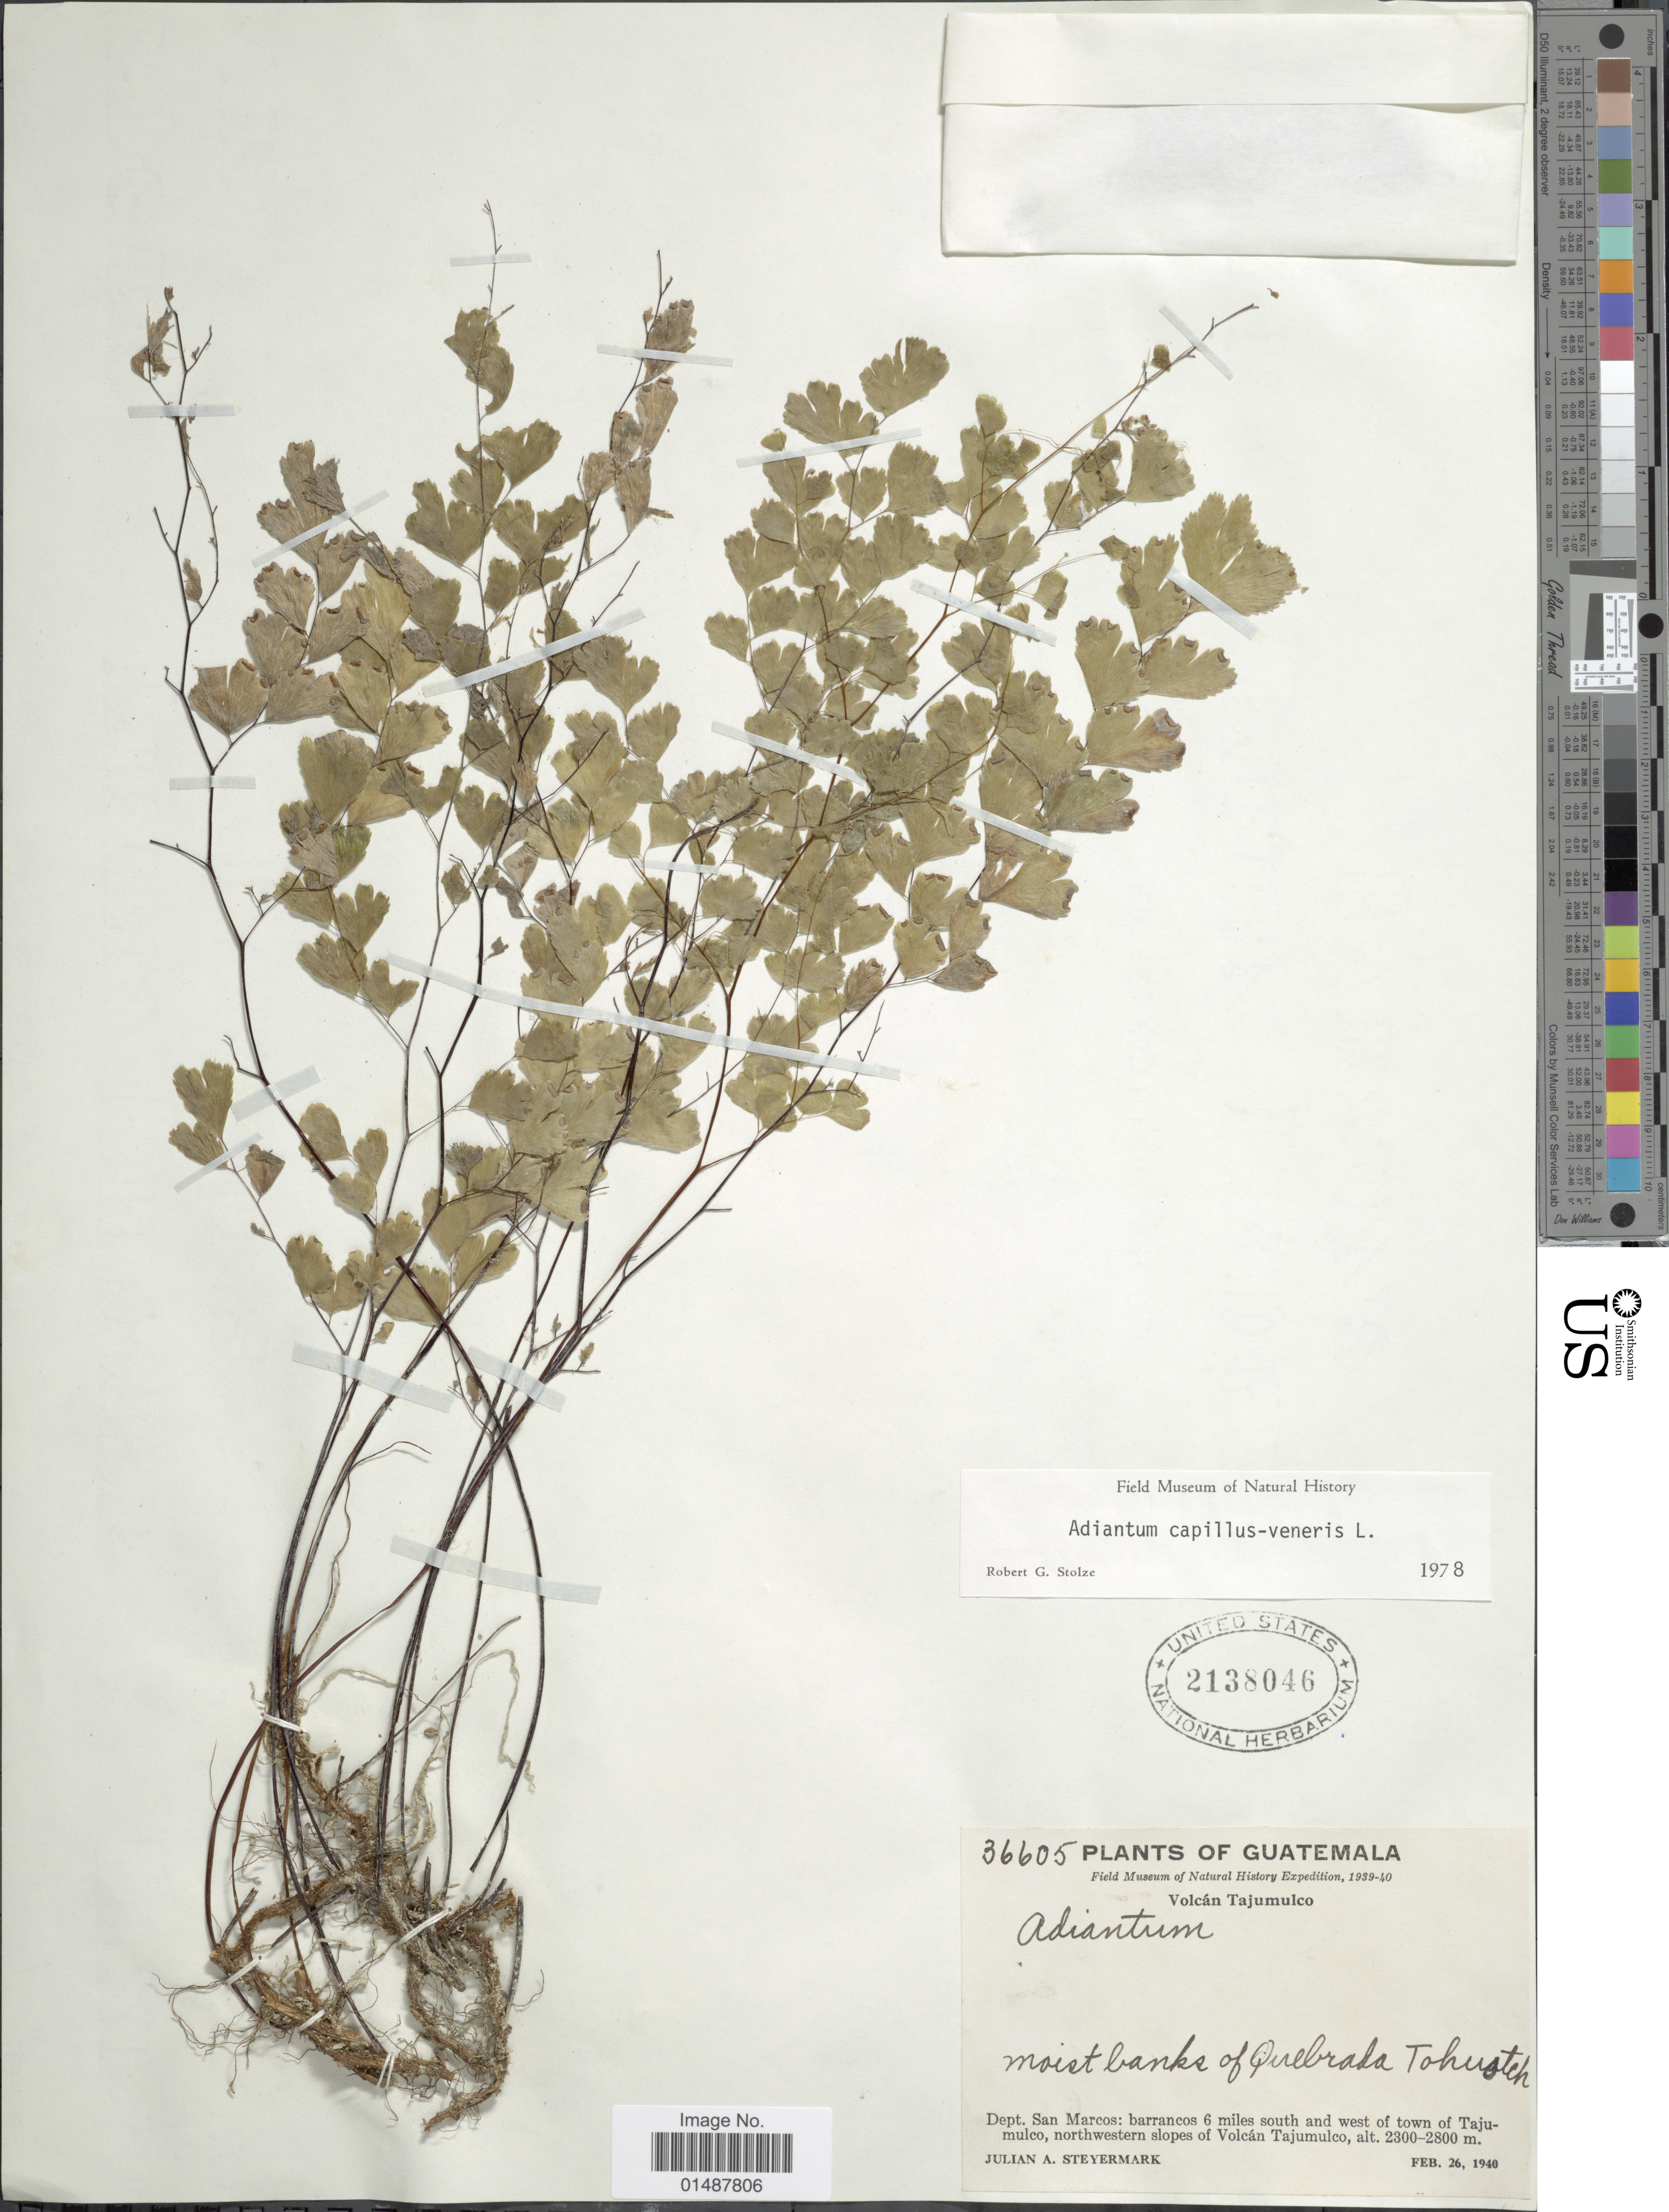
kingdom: Plantae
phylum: Tracheophyta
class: Polypodiopsida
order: Polypodiales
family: Pteridaceae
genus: Adiantum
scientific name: Adiantum capillus-veneris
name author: L.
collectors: J. Steyermark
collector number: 36605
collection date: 1940-02-26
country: Guatemala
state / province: San Marcos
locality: Moist banks of Quebrada Tohuste, Barrancos 6 miles south and west of town Tajumulco, northwestern slopes of Volcan Tajumulco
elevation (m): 2300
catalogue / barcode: US 2138046